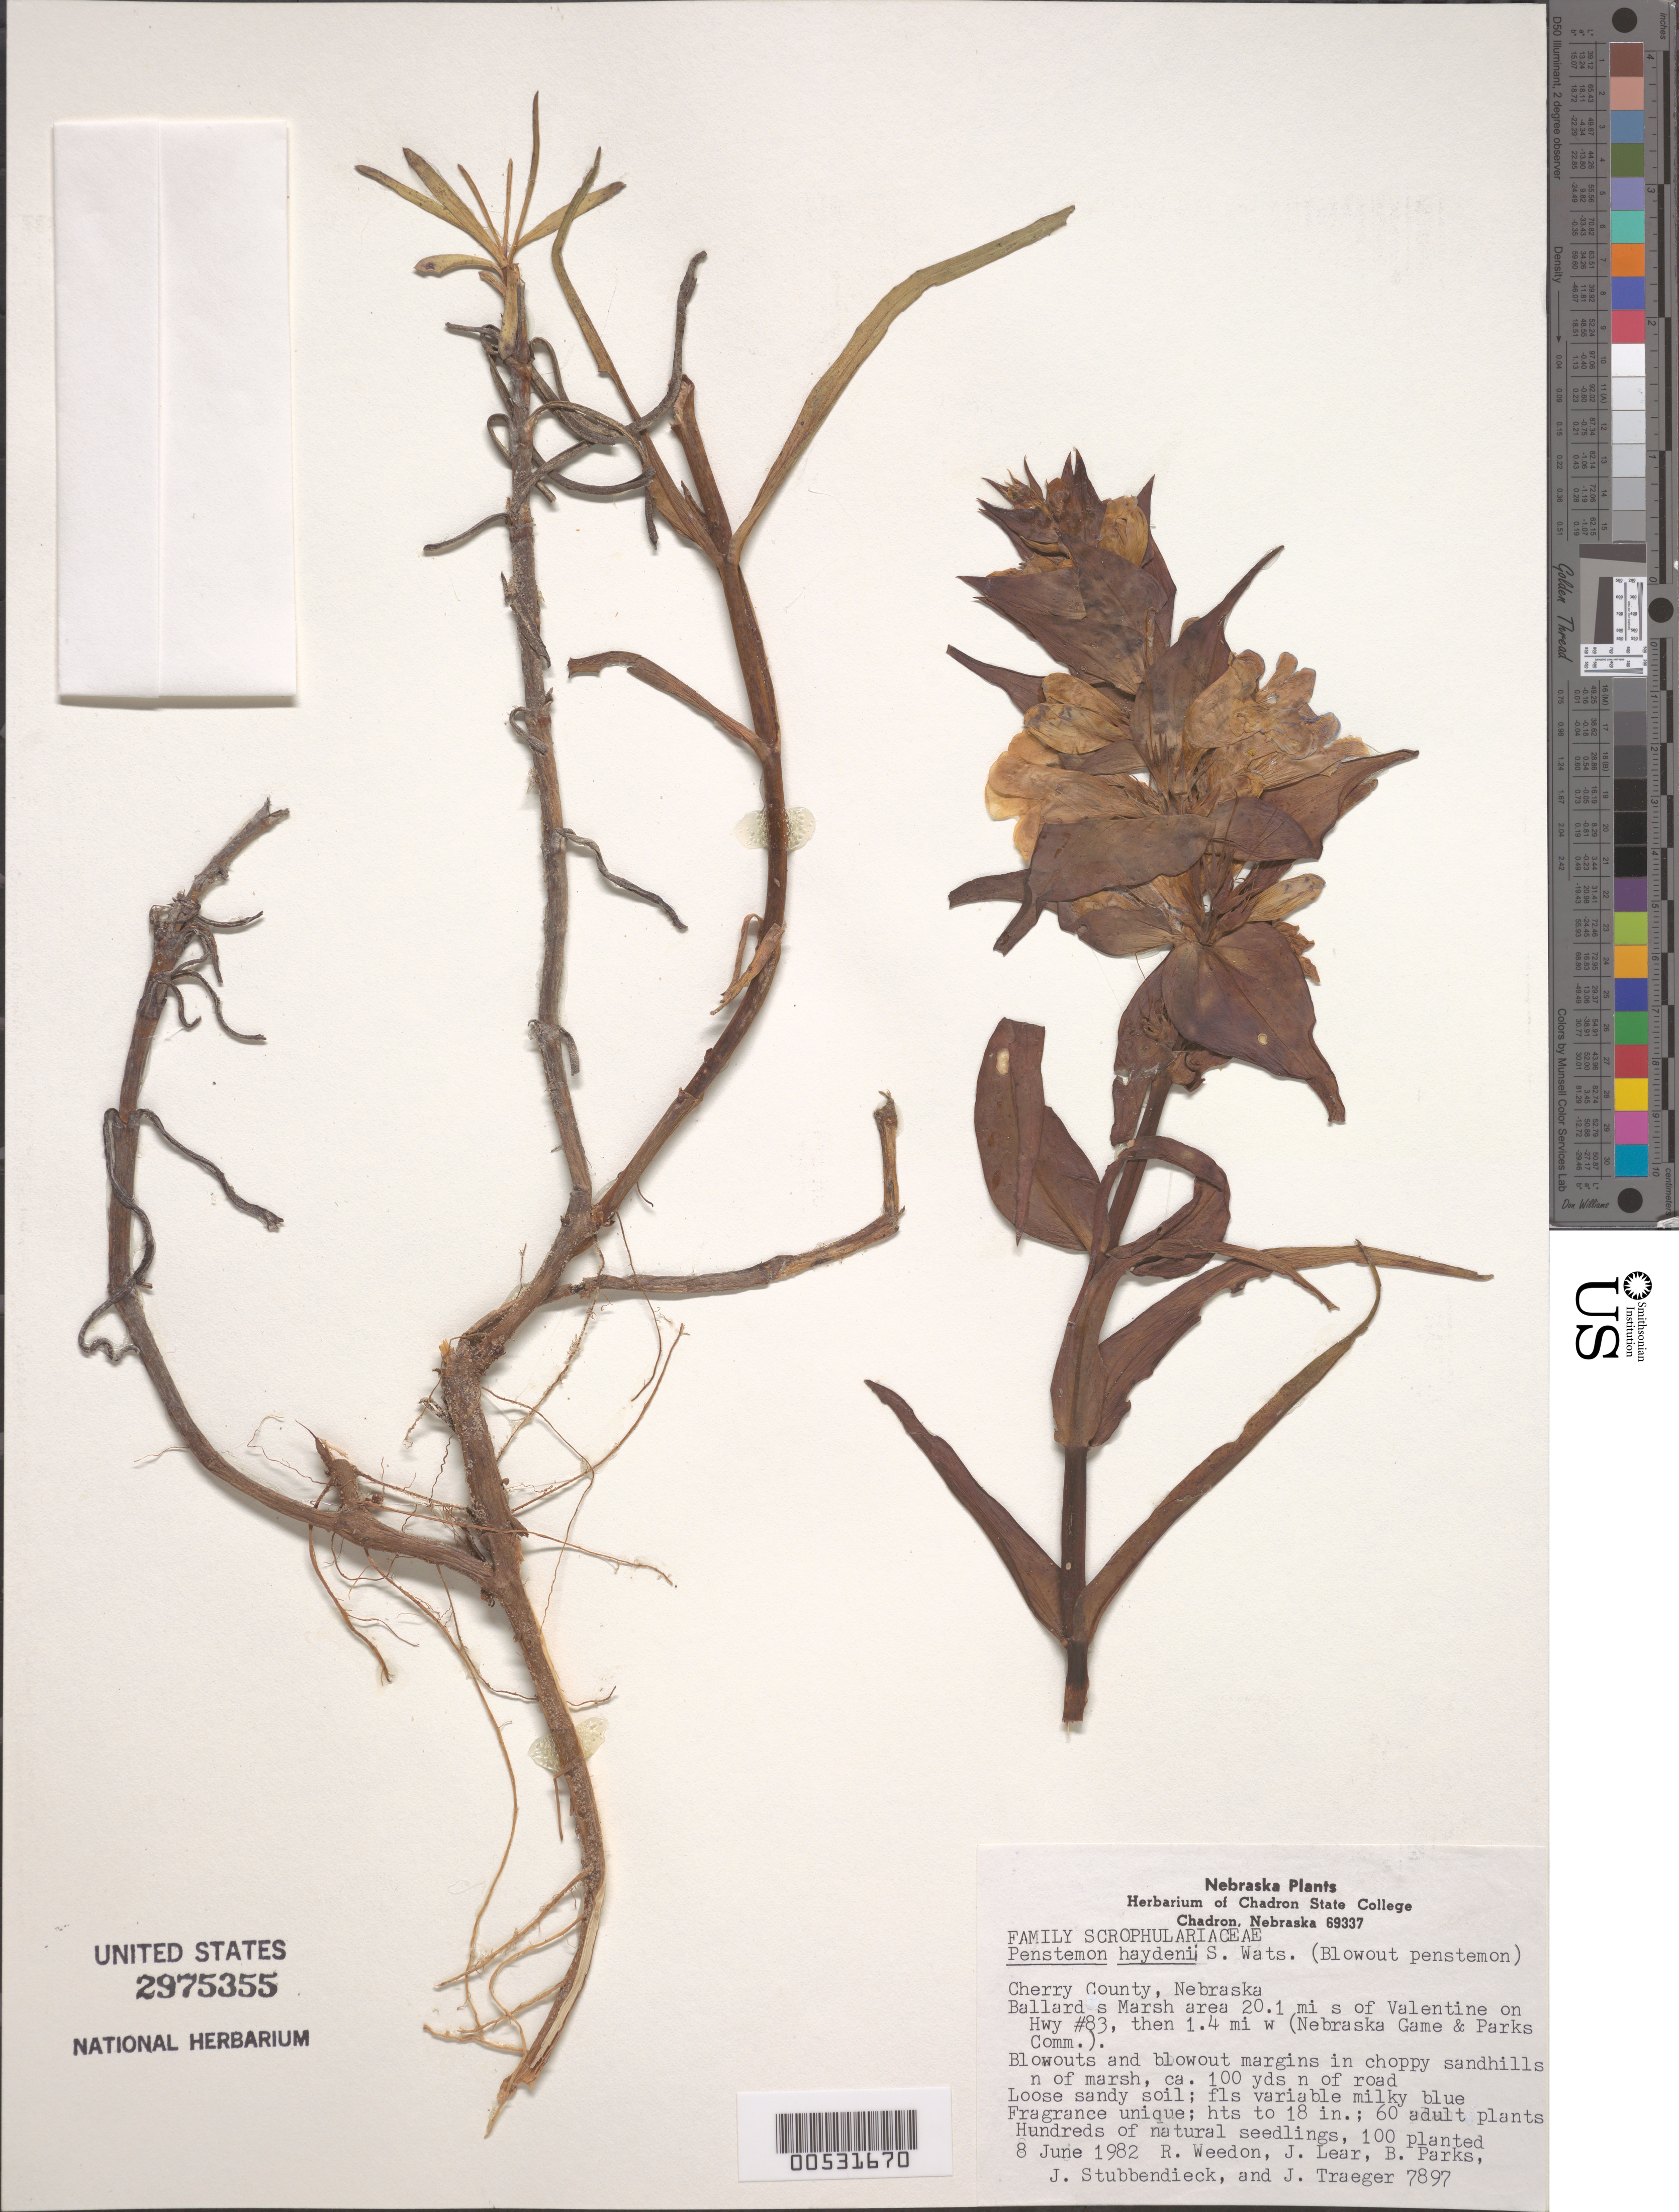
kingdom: Plantae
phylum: Tracheophyta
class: Magnoliopsida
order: Lamiales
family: Plantaginaceae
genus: Penstemon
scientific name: Penstemon haydenii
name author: S. Watson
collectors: R. Weedon, J. Lear, B. Parks, J. Stubbendieck & J. Traeger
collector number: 7897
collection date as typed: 08 Jun 1982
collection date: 1982-06-08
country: United States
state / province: Nebraska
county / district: Cherry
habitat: Blowouts and blowout margins in choppy sandhills; loose sandy soil.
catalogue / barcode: US 2975355